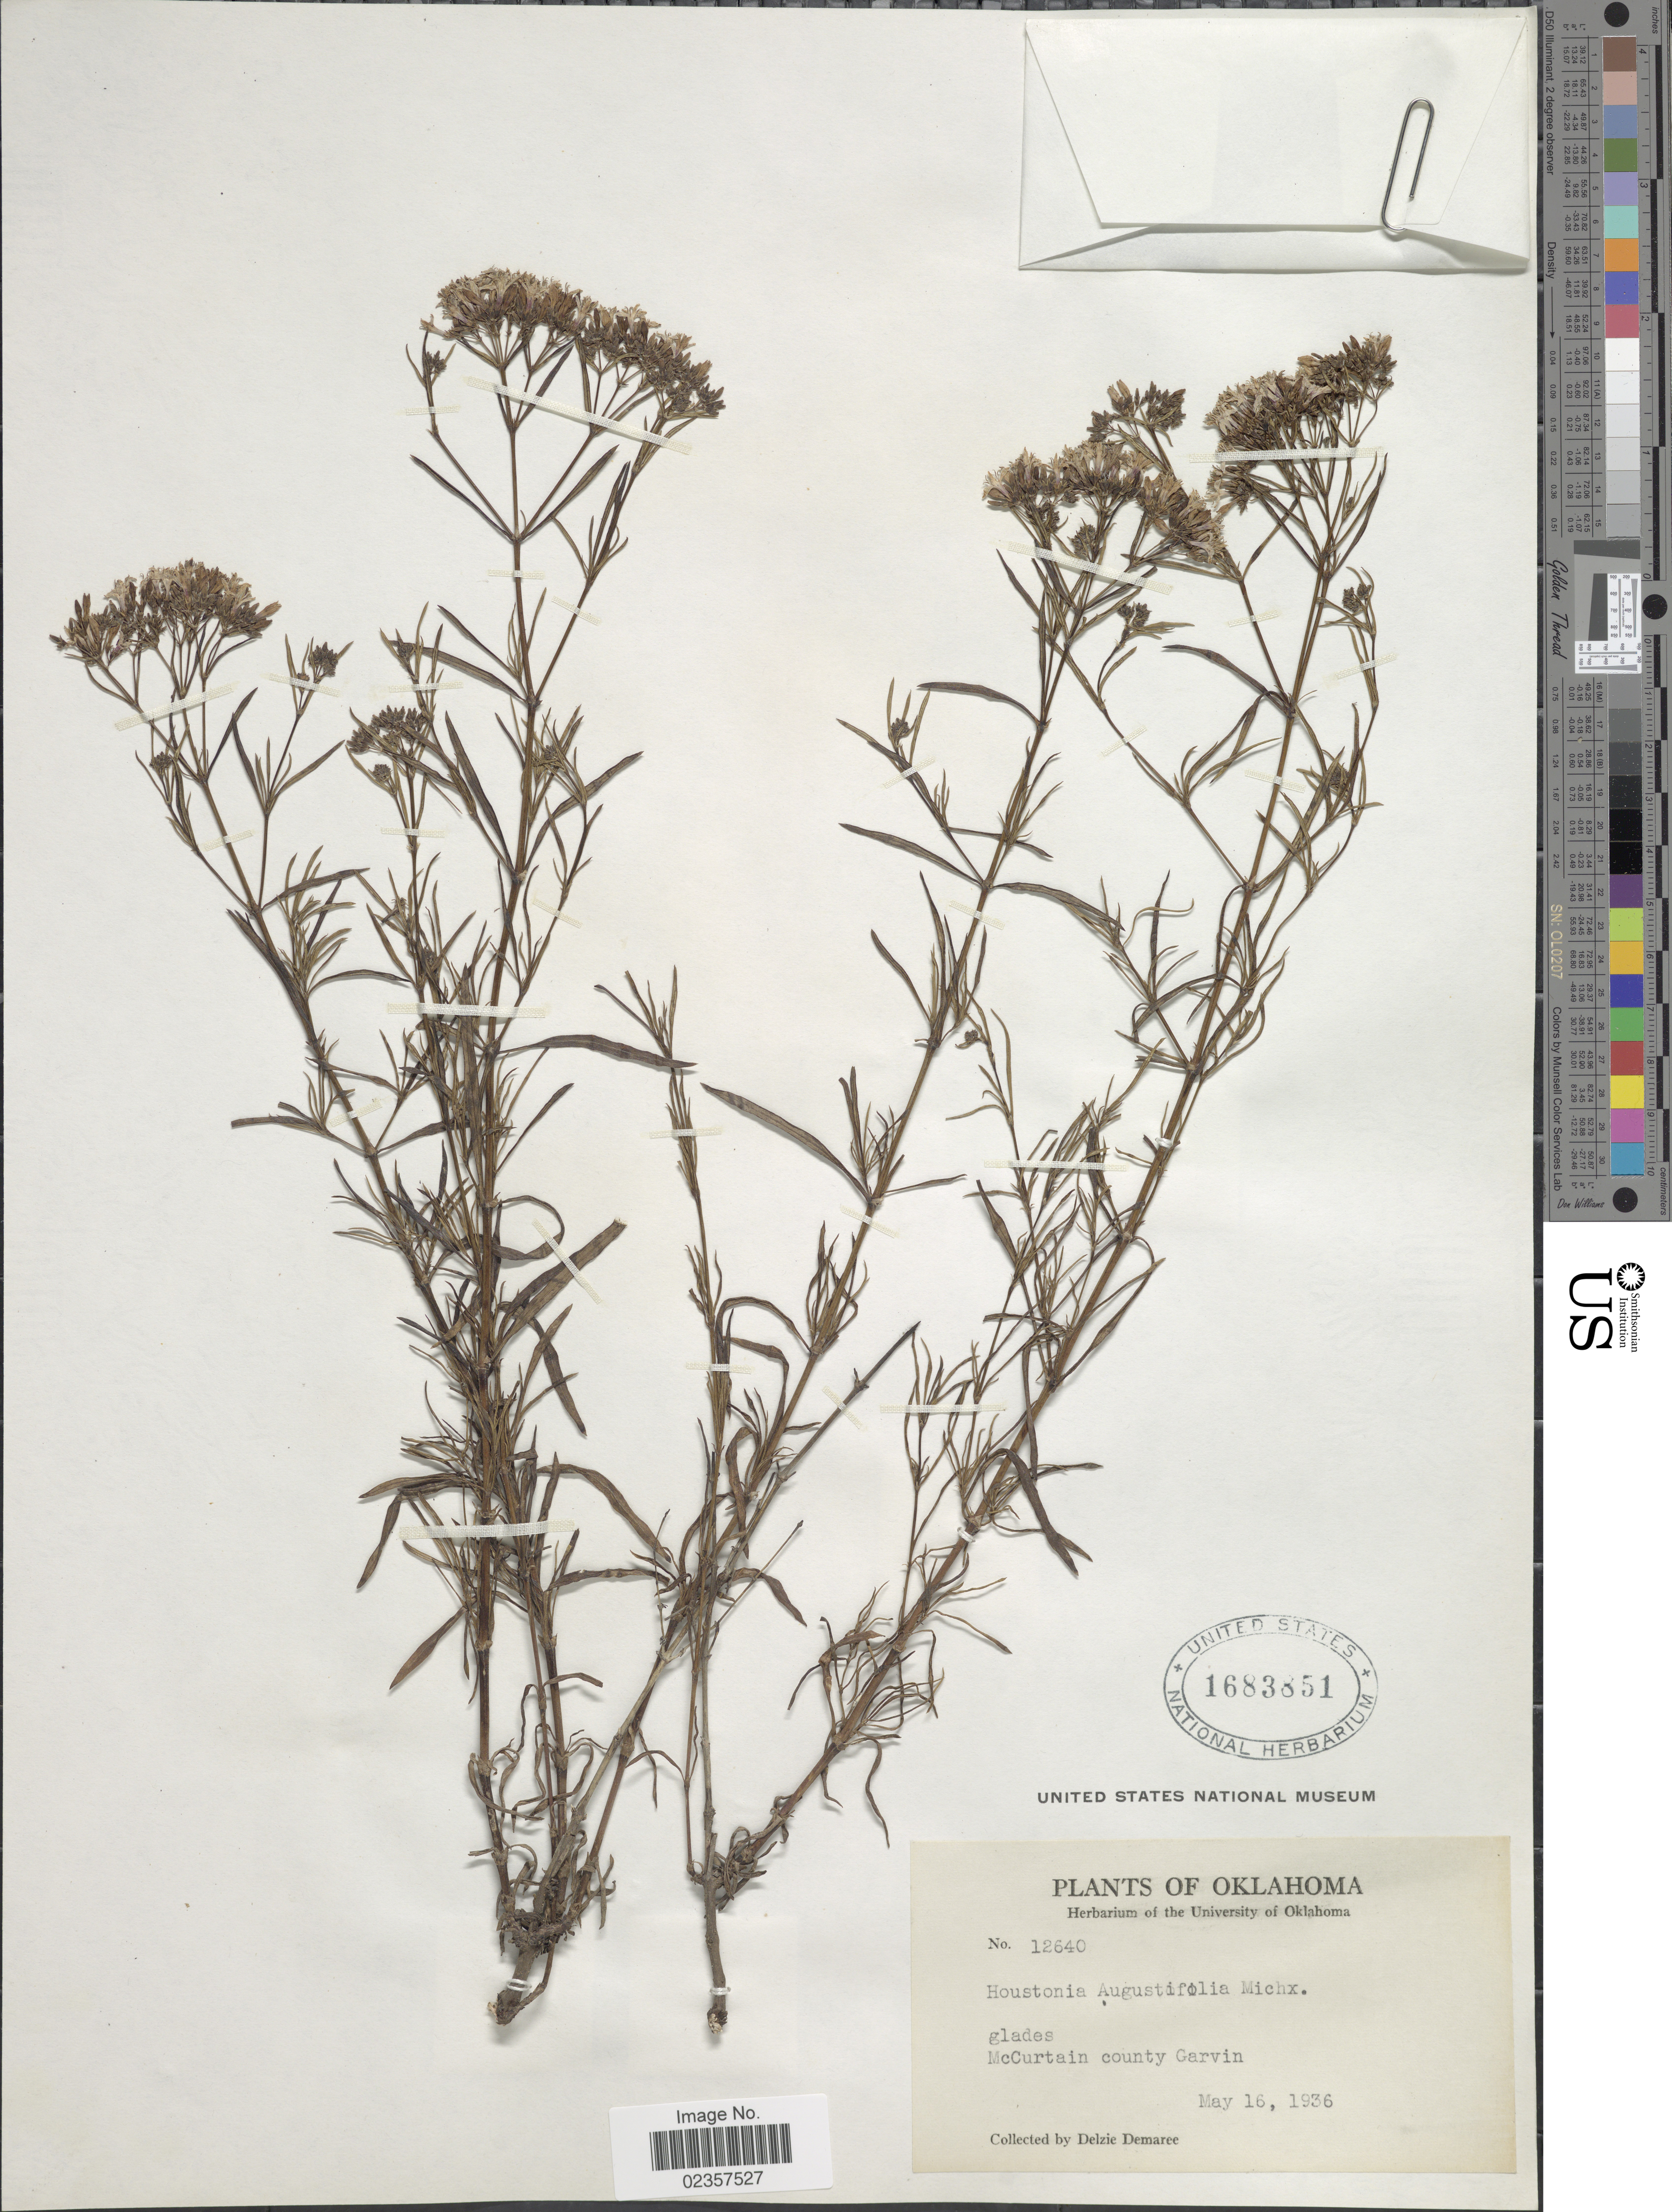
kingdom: Plantae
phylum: Tracheophyta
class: Magnoliopsida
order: Gentianales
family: Rubiaceae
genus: Houstonia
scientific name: Houstonia nigricans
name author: (Lam.) Fernald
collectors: D. Demaree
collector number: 12640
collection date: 1936-05-16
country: United States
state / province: Oklahoma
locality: McCurtain county Garvin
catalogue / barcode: US 1683851